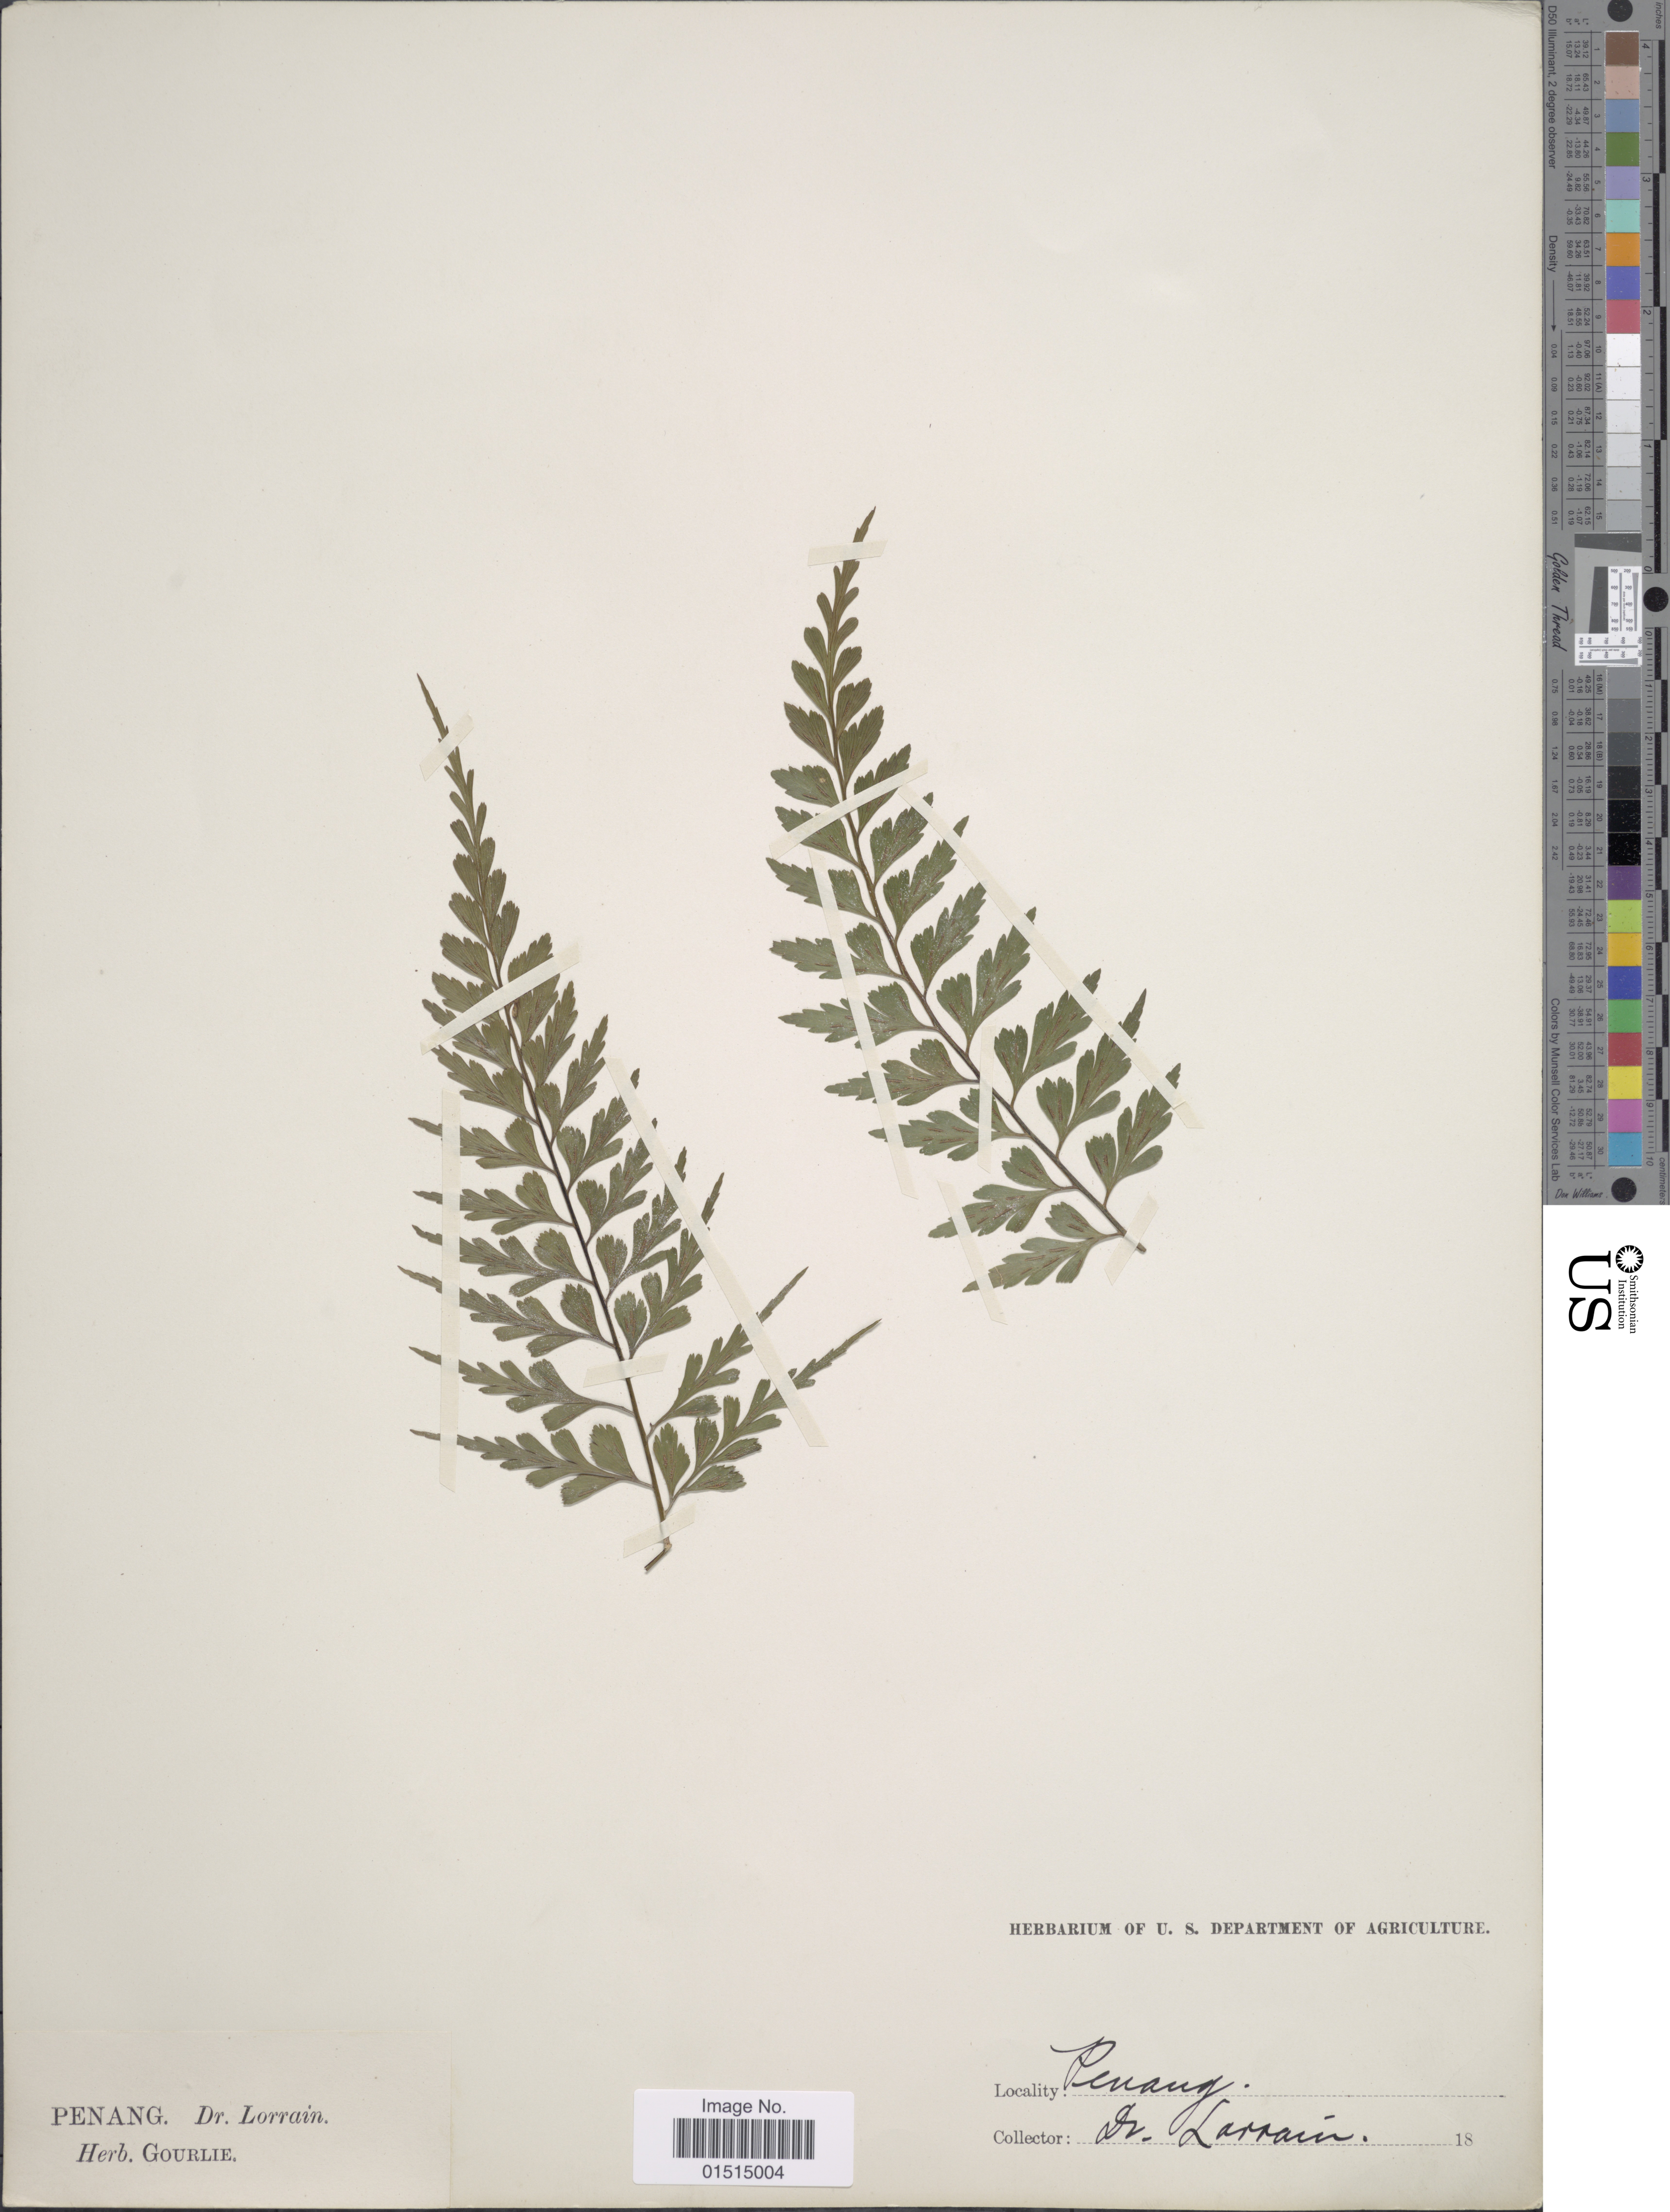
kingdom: Plantae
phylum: Tracheophyta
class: Polypodiopsida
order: Polypodiales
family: Aspleniaceae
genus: Asplenium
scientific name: Asplenium laserpitiifolium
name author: Lam.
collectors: Larrain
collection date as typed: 18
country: Malaysia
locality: Penang